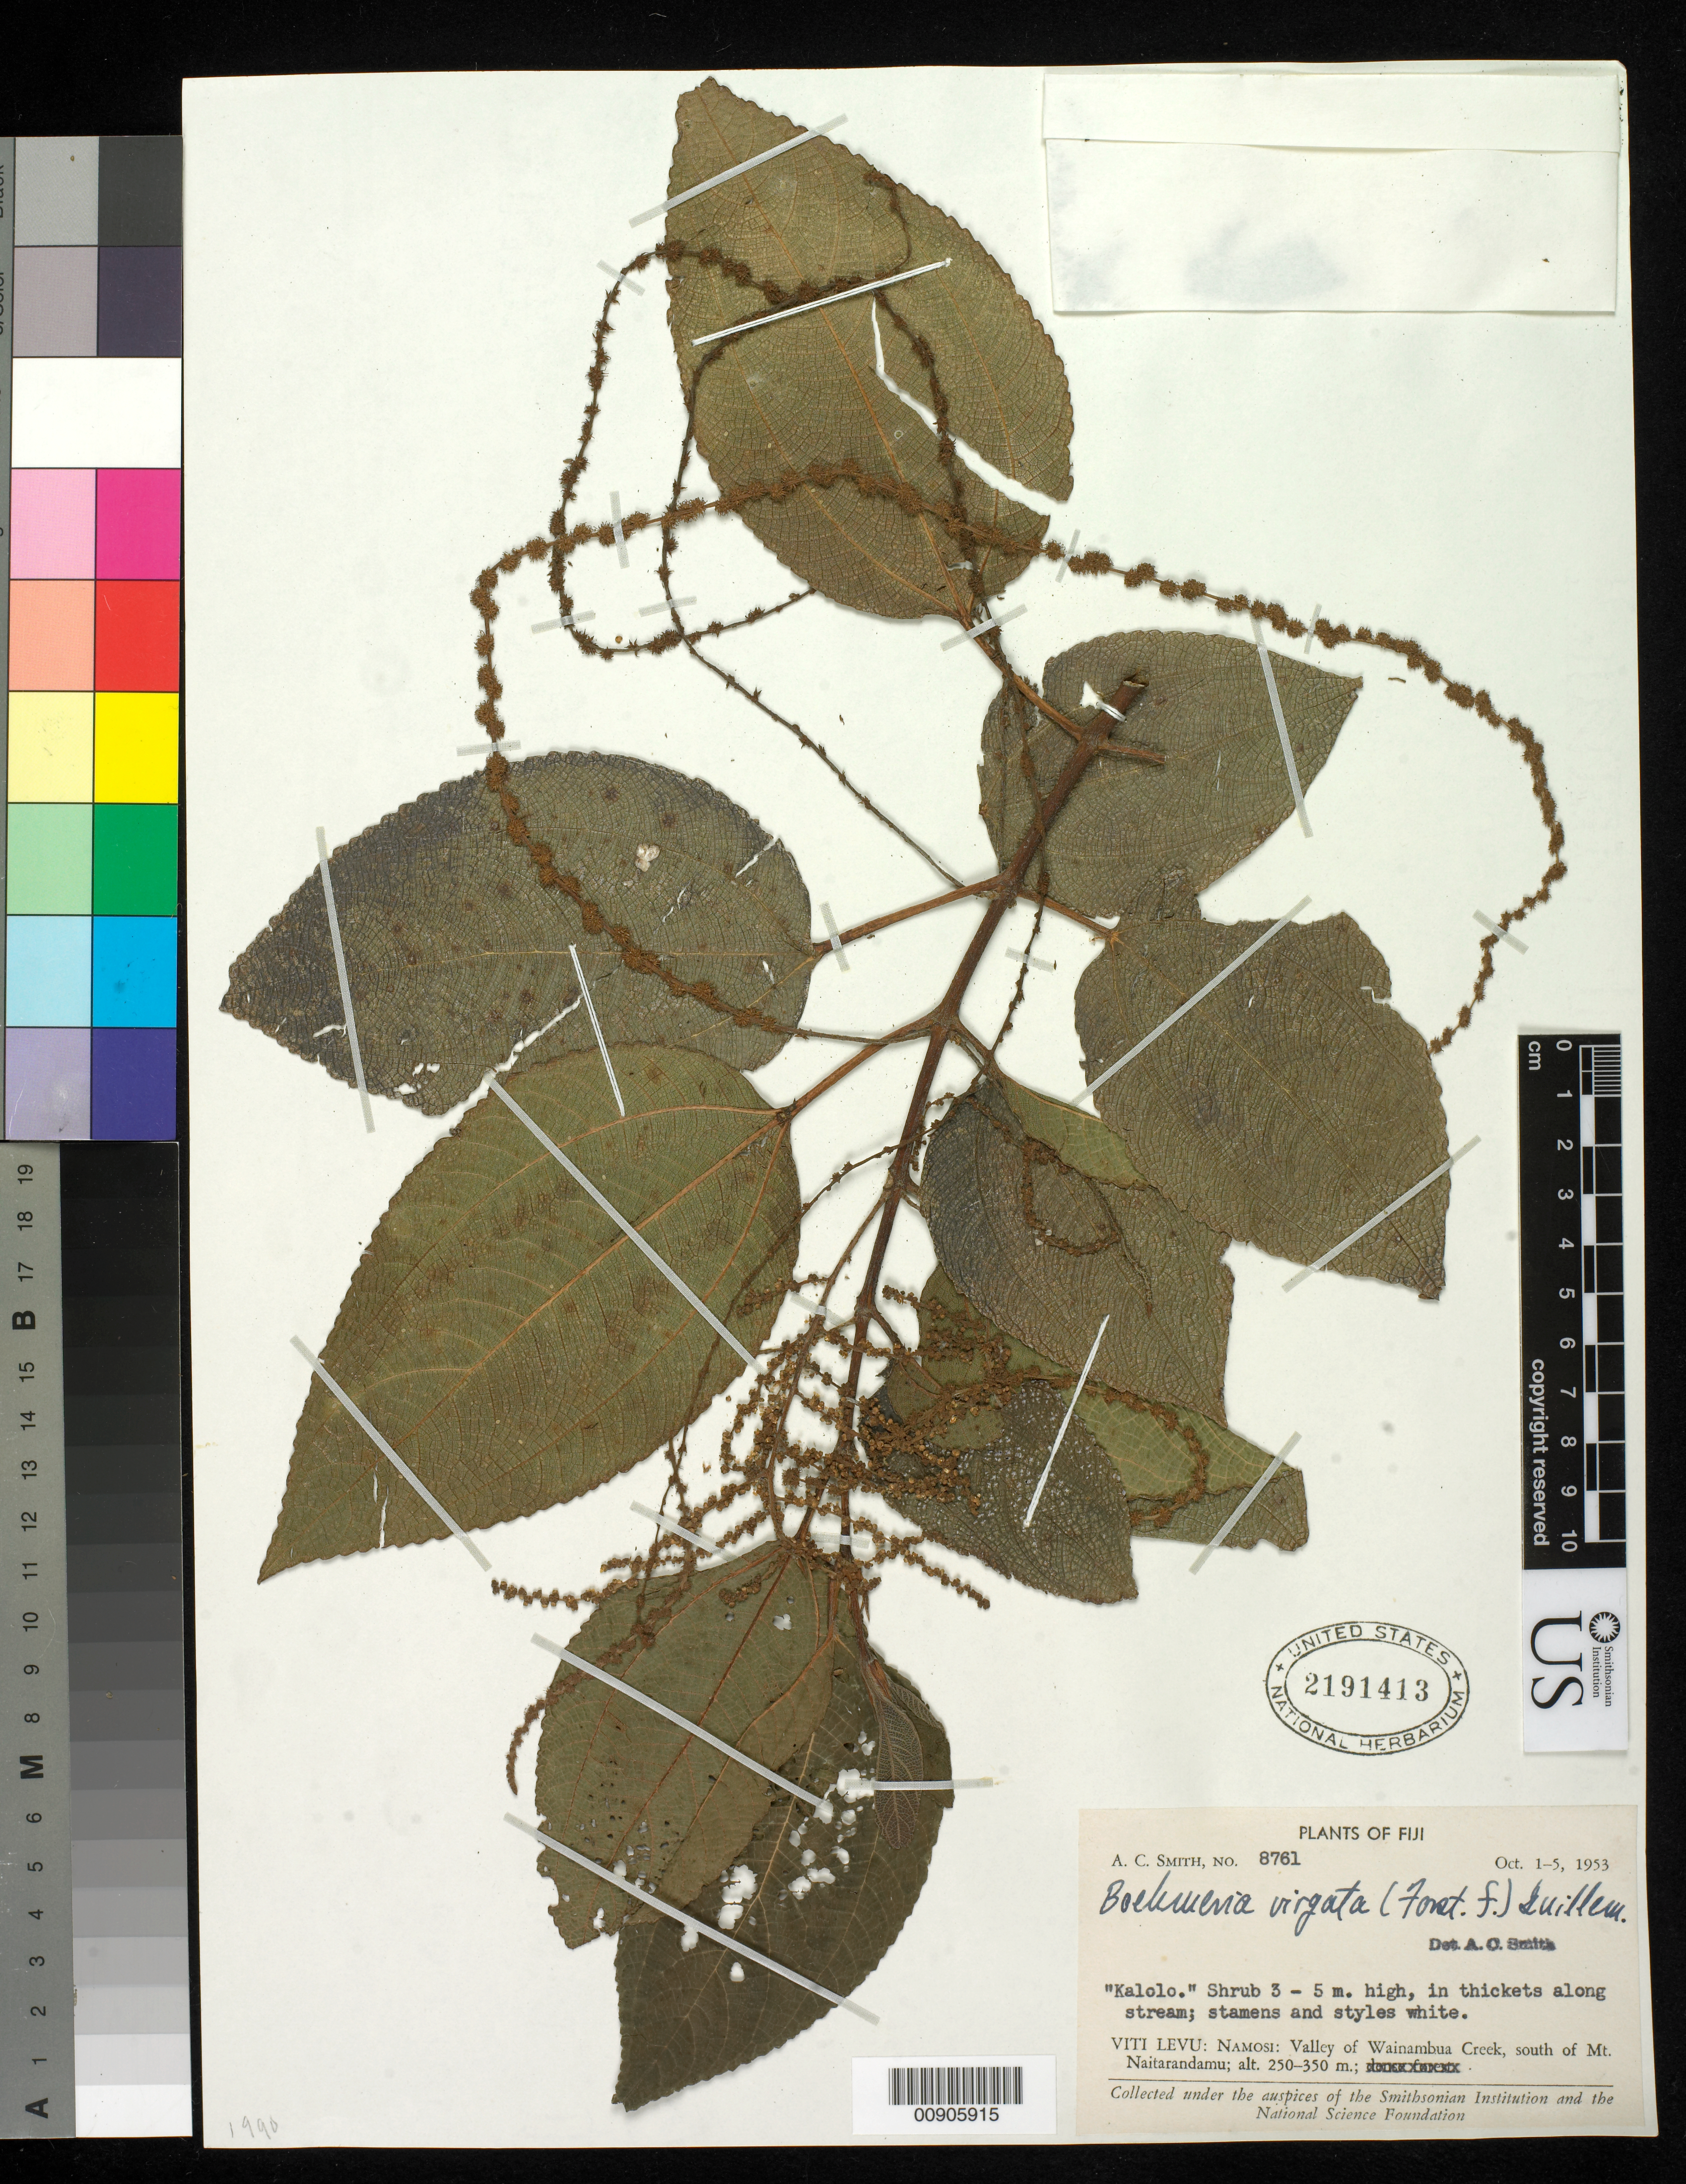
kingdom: Plantae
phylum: Tracheophyta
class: Magnoliopsida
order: Rosales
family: Urticaceae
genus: Boehmeria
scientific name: Boehmeria virgata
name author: (G. Forst.) Guill.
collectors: C. A. Smith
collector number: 8761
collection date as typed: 01 Oct 1953 to 05 Oct 1953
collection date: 1953-10-01/1953-10-05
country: Fiji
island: Viti Levu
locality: Namosi: Valley of Wainambua Creek, south of Mt. Naitarandamu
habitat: in thickets along stream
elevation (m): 250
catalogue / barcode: US 2191413